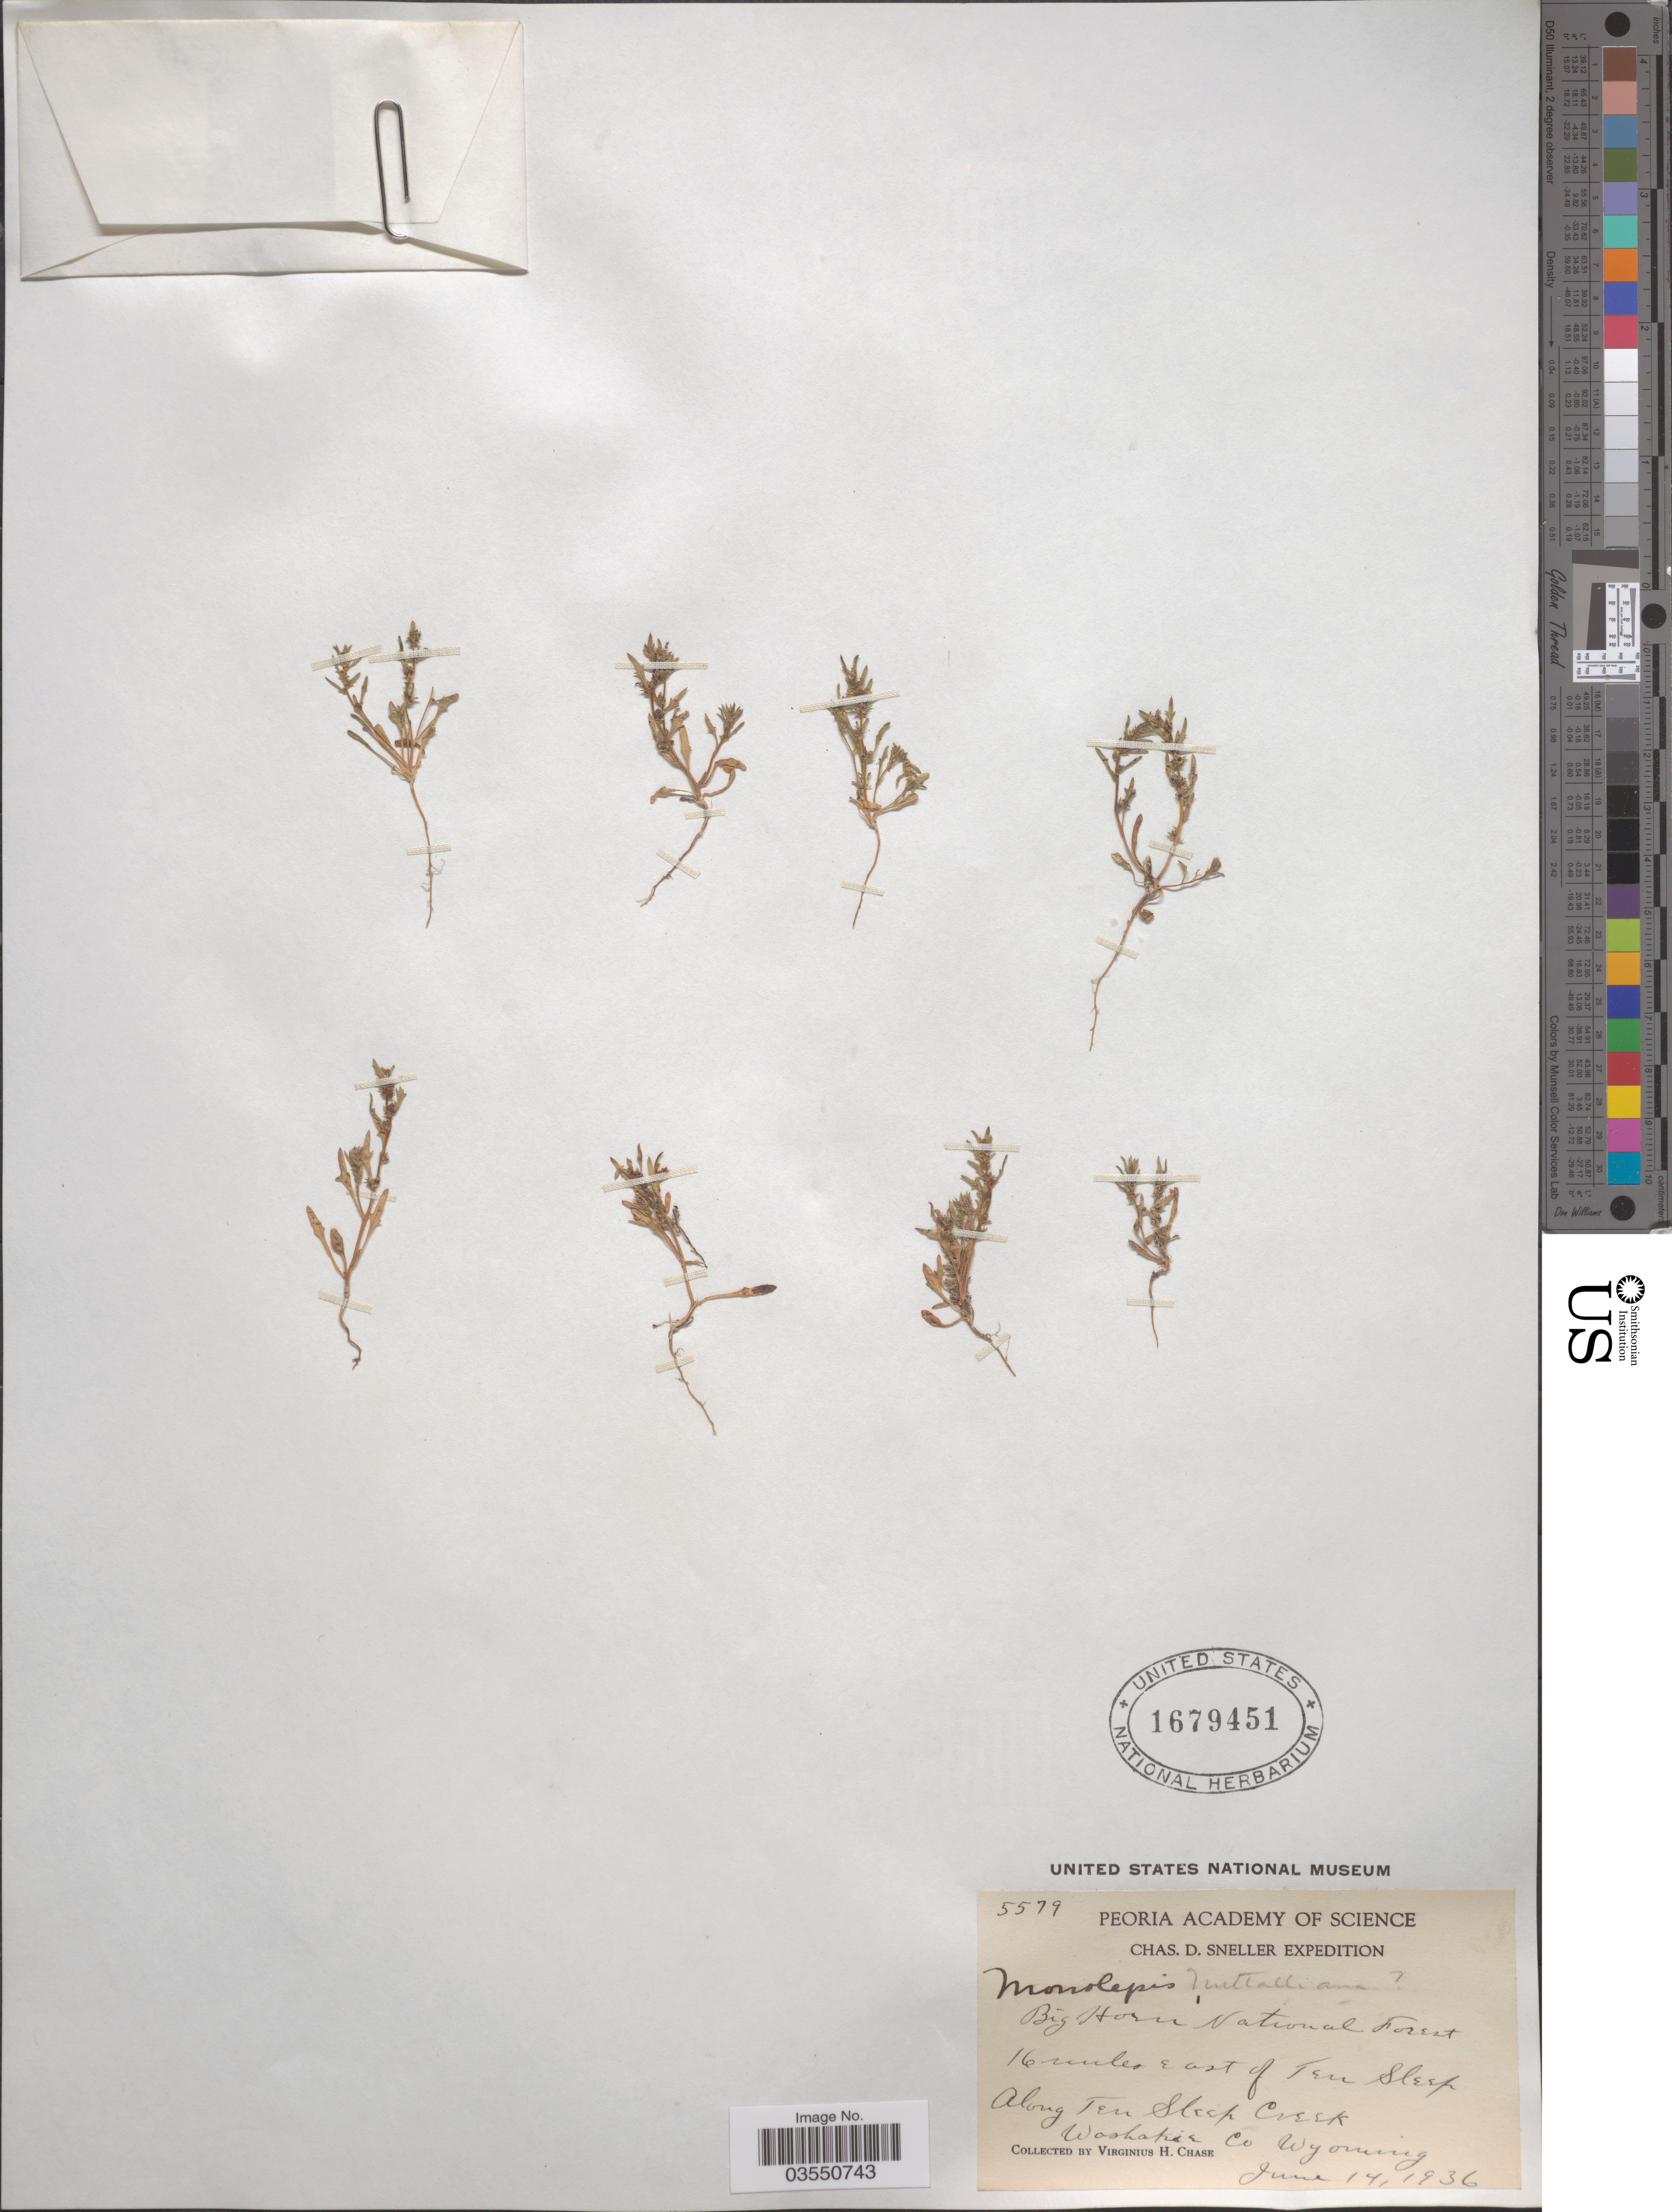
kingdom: Plantae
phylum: Tracheophyta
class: Magnoliopsida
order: Caryophyllales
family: Amaranthaceae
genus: Blitum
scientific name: Blitum nuttallianum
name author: Schult.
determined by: U.S. National Herbarium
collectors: V. H. Chase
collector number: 5579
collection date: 1936-06-14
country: United States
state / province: Wyoming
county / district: Washakie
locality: Big Horn National Forest. 16 miles east of Ten Sleep. Along Ten Sleep Creek. Washakie Co.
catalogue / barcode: US 1679451